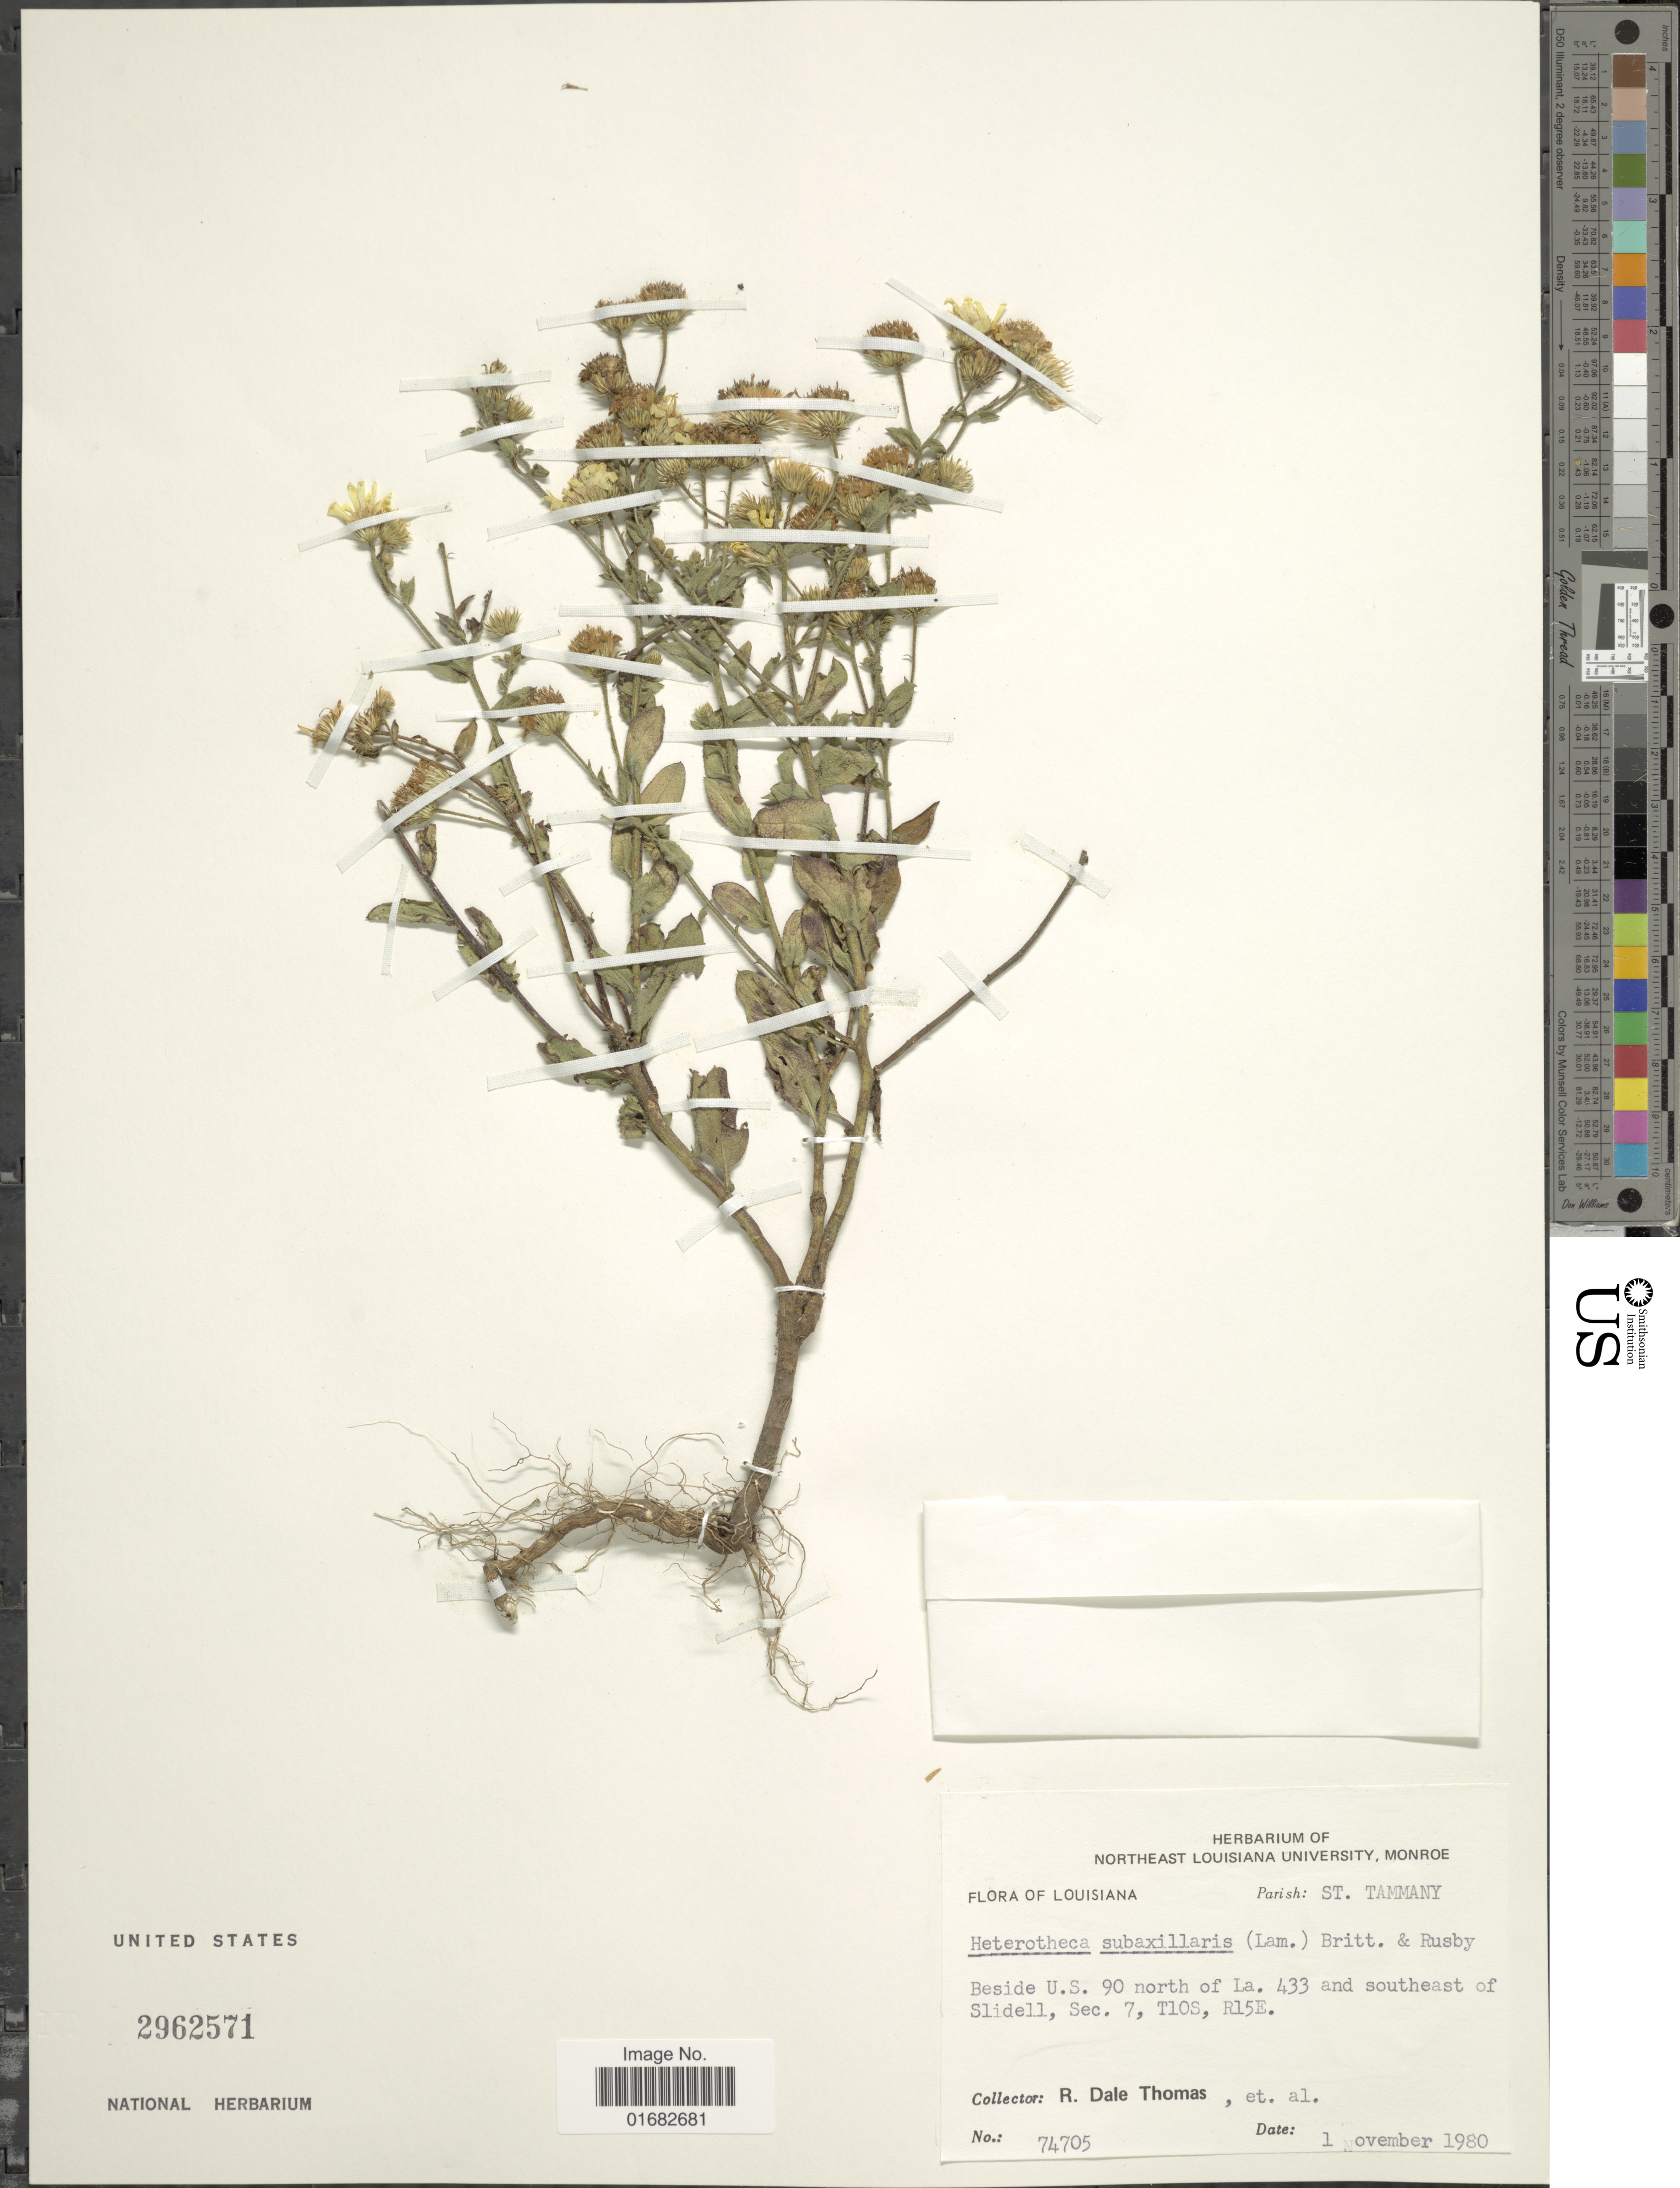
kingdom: Plantae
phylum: Tracheophyta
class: Magnoliopsida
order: Asterales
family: Asteraceae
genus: Heterotheca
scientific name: Heterotheca subaxillaris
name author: (Lam.) Britton & Rusby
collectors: R. Thomas & et al.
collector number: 74705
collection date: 1980-11-01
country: United States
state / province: Louisiana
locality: Parish: St. Tammany. Beside U. S. 90 north of La. 433 and southeast of Slidell, Sec. 7, T10S, R15E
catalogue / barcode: US 2962571